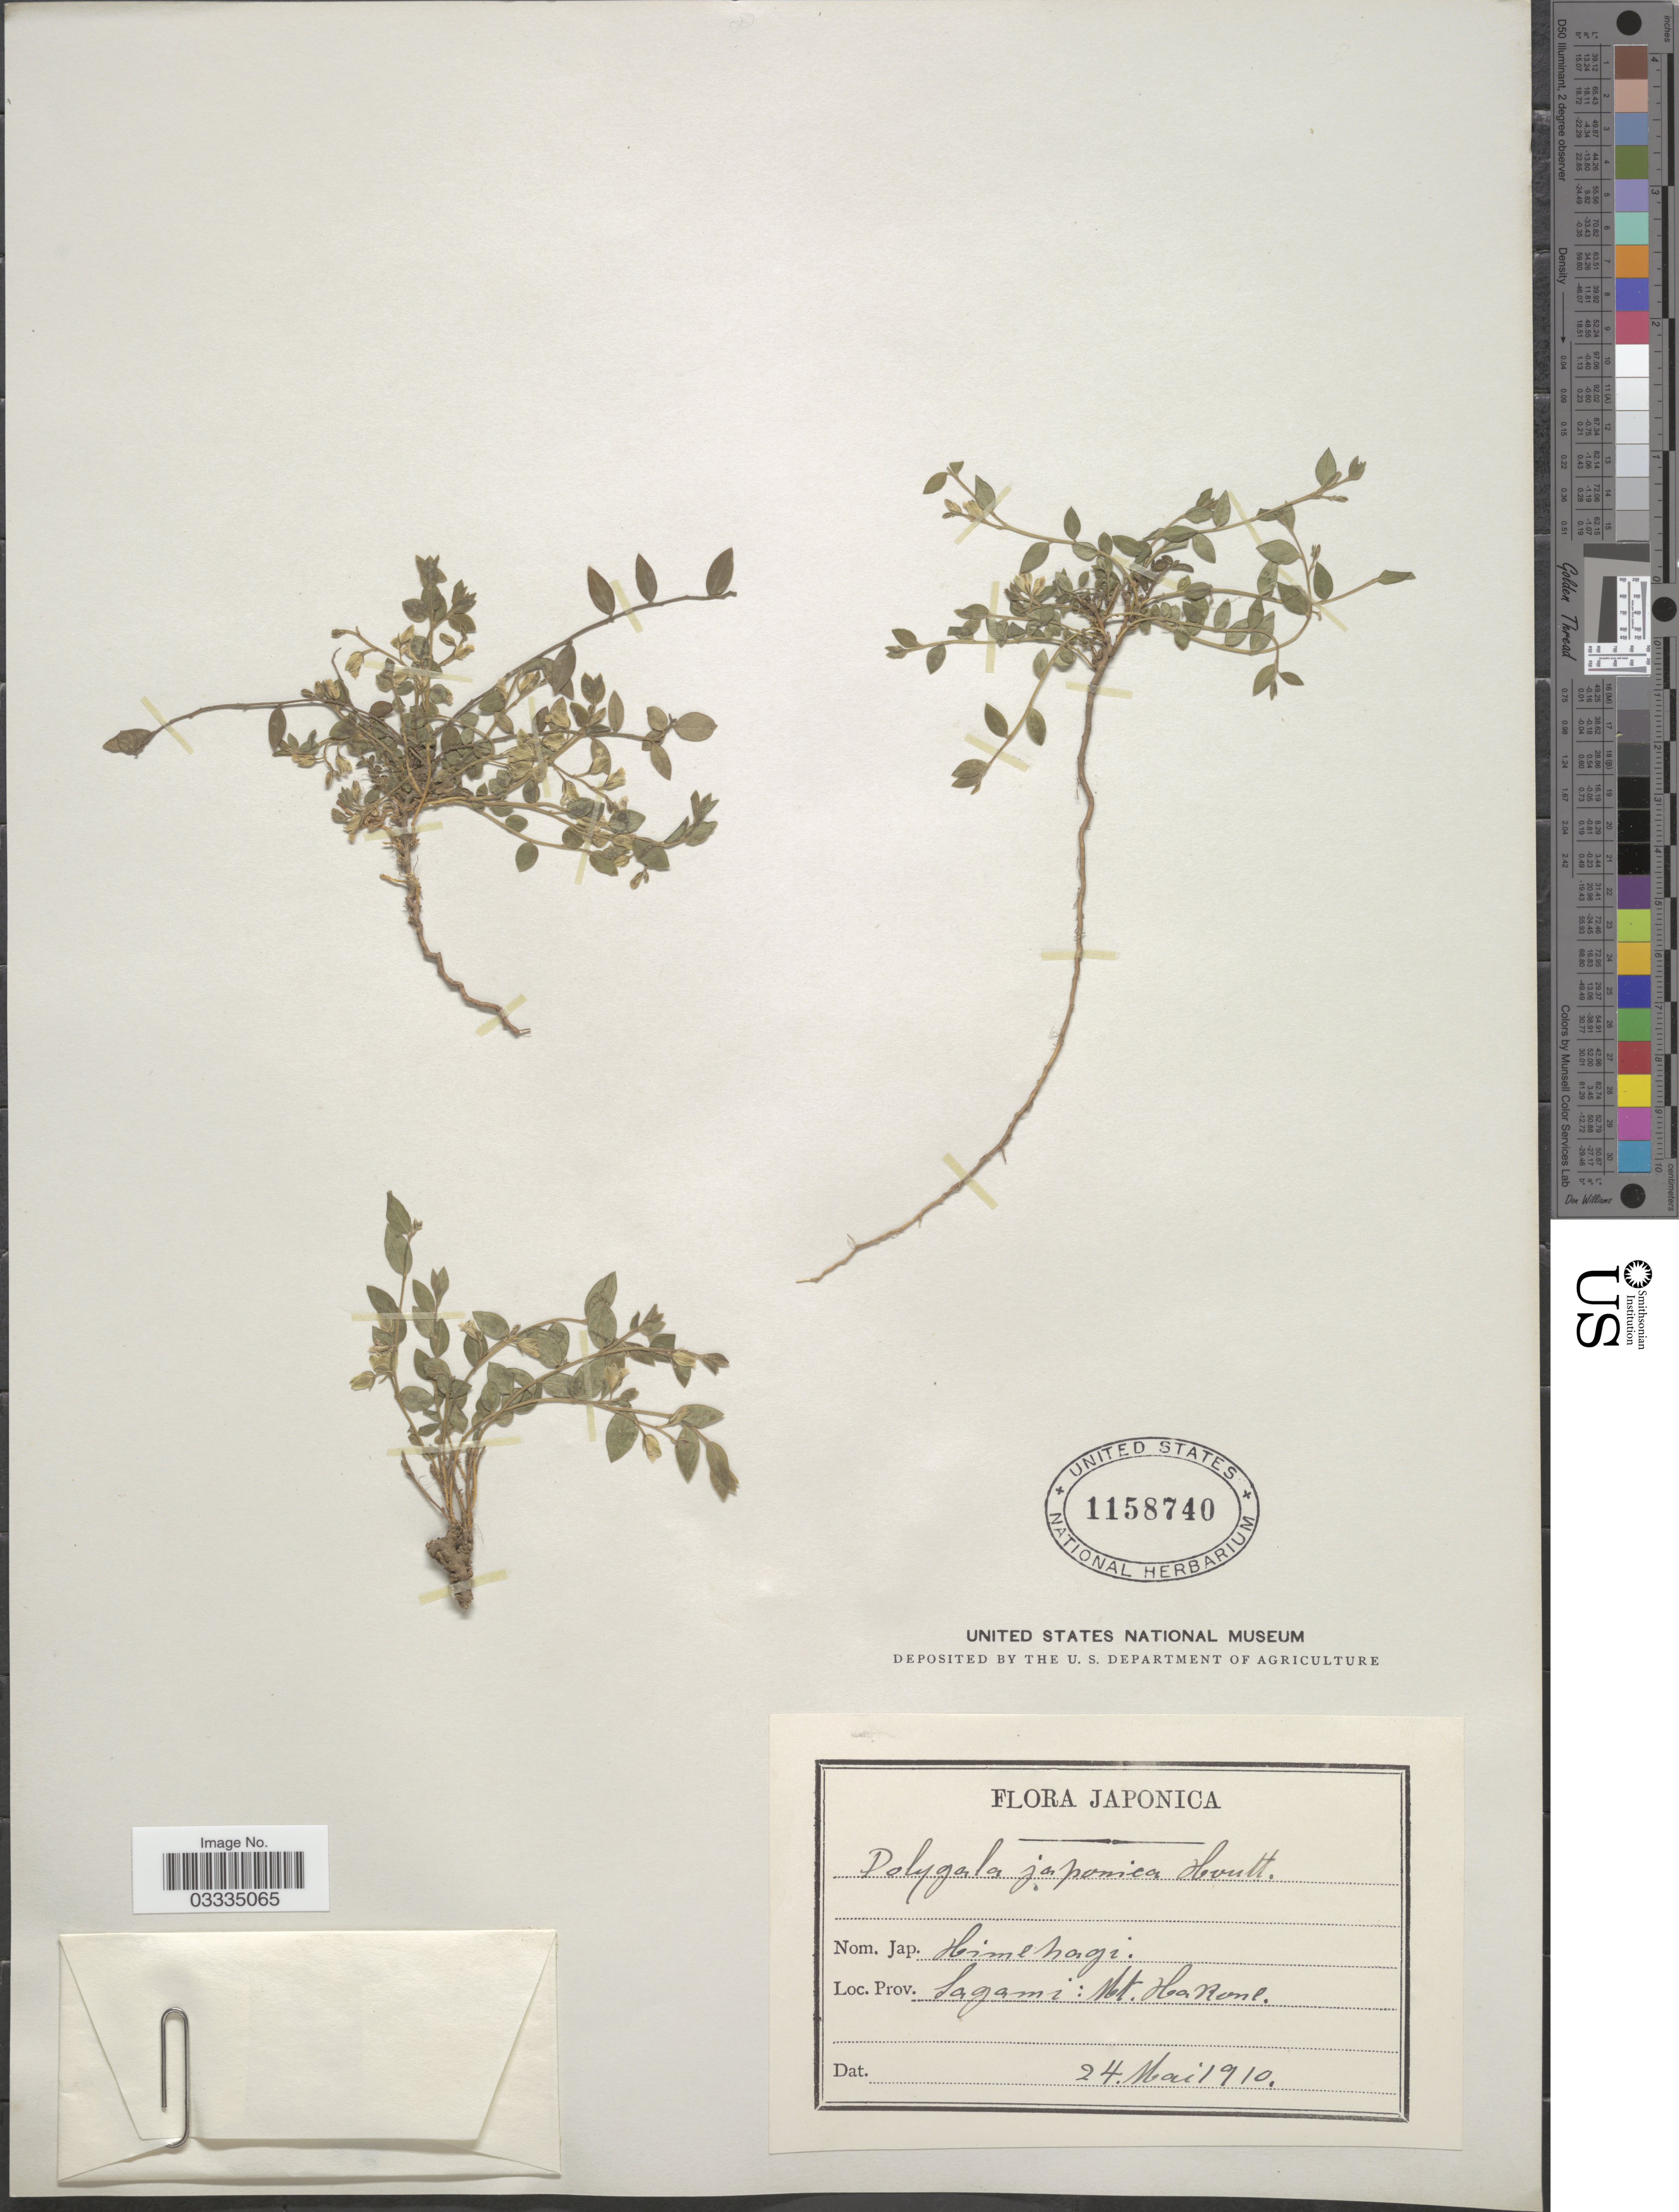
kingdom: Plantae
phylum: Tracheophyta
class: Magnoliopsida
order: Fabales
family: Polygalaceae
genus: Polygala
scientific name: Polygala japonica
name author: Houtt.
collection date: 1910-05-24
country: Japan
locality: Sagami: Mt. Hakone.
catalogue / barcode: US 1158740